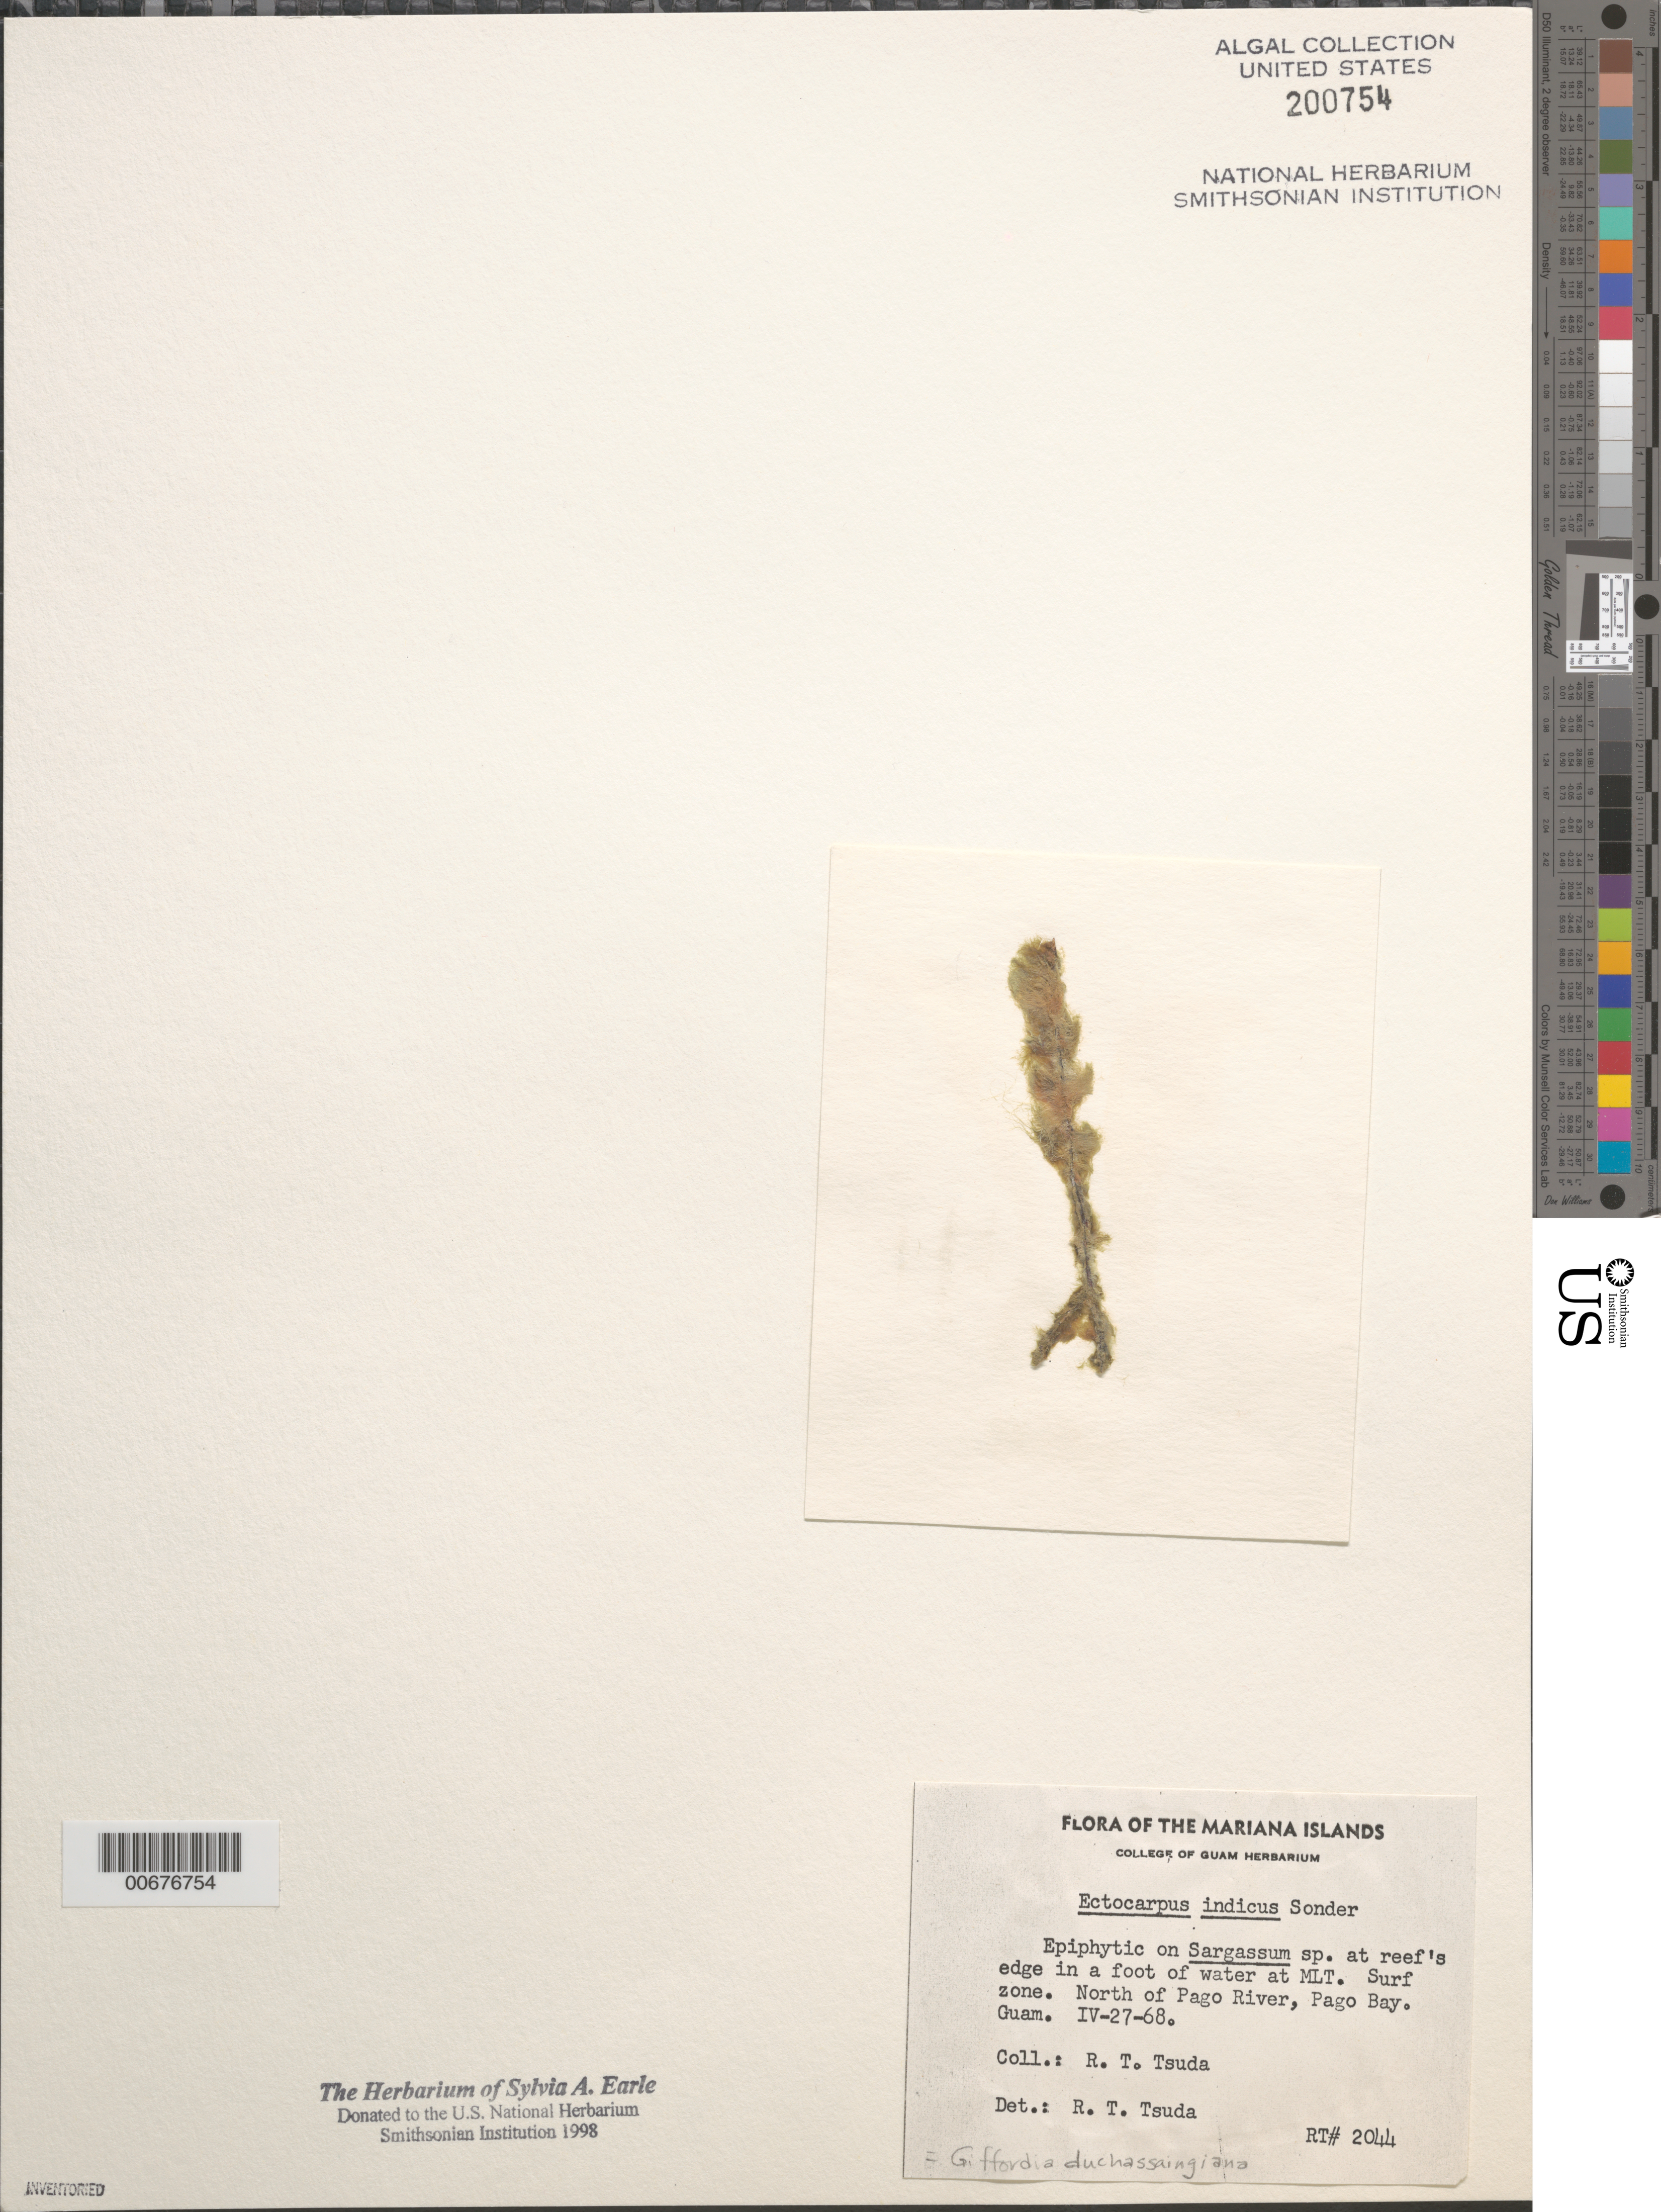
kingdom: Chromista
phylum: Ochrophyta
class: Phaeophyceae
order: Ectocarpales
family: Acinetosporaceae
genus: Giffordia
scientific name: Giffordia duchassaingiana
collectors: R. Tsuda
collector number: RT 2044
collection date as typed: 27 Apr 1968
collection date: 1968-04-27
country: Guam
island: Guam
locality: Pago Bay north of Pago River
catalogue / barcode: US 200754